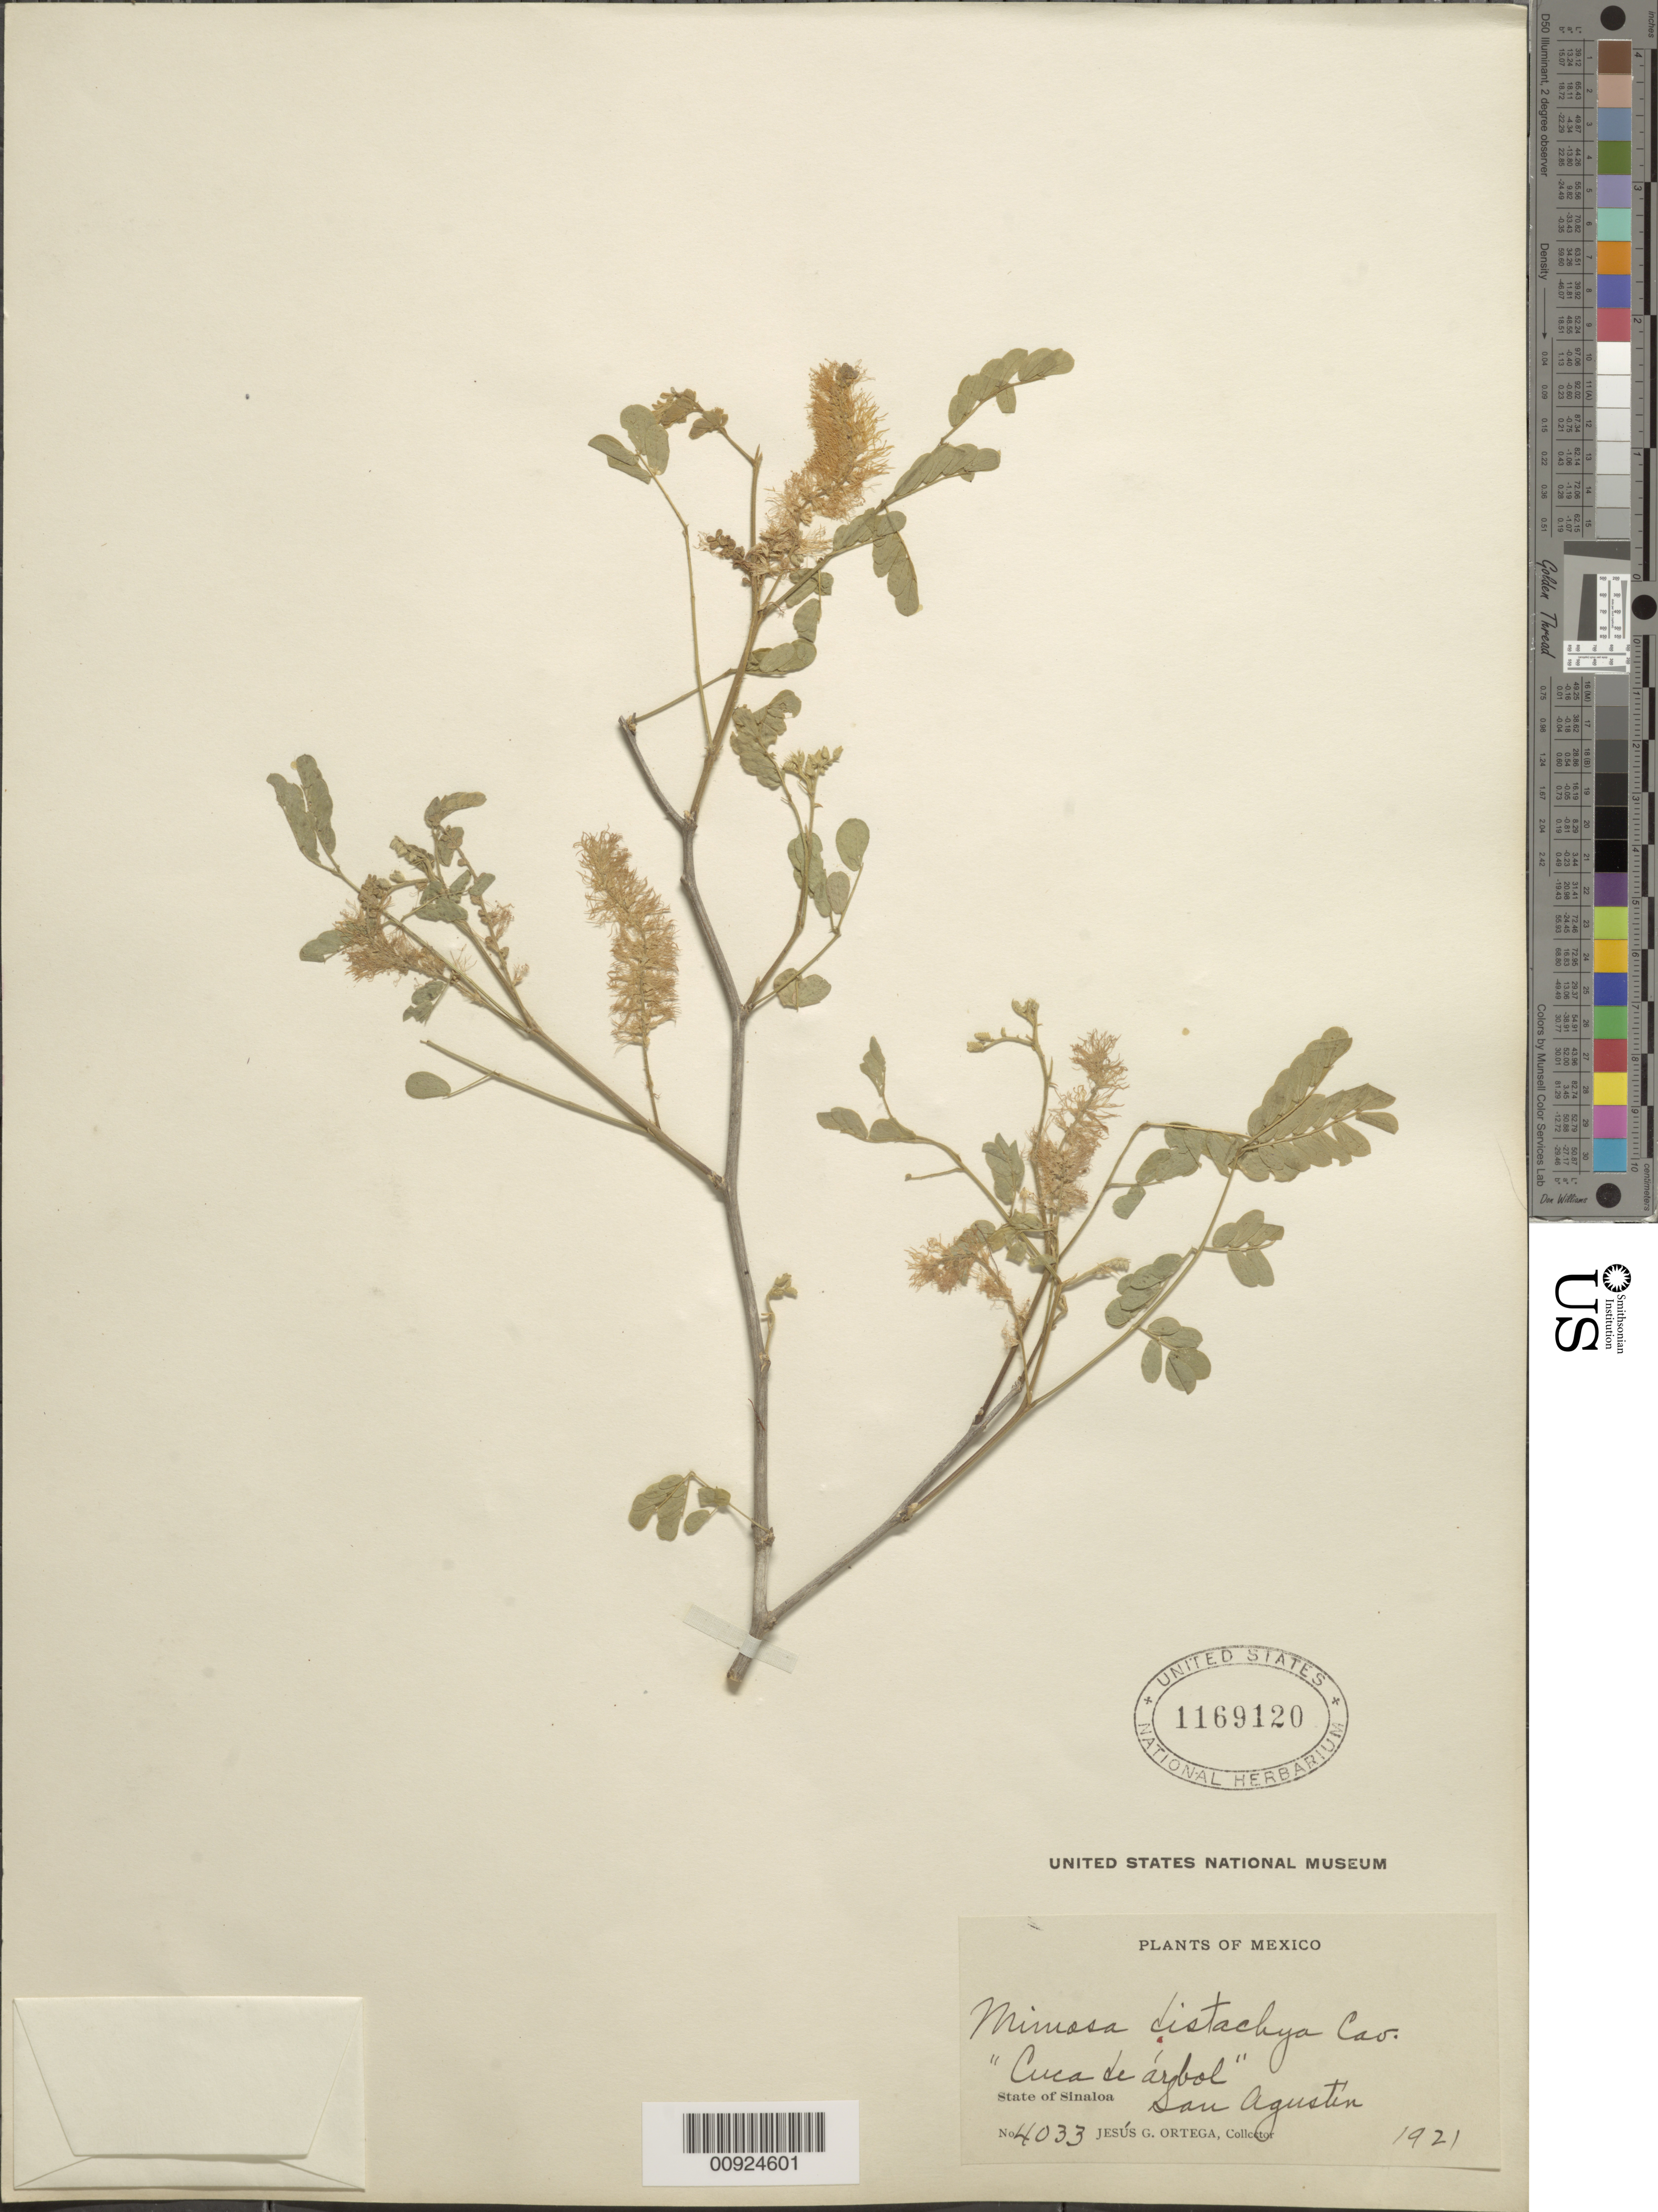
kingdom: Plantae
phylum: Tracheophyta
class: Magnoliopsida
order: Fabales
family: Fabaceae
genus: Mimosa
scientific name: Mimosa distachya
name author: Cav.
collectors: J. Ortega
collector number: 4033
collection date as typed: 1921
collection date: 1921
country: Mexico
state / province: Sinaloa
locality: State of Sinaloa: San Agustín.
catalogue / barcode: US 1169120